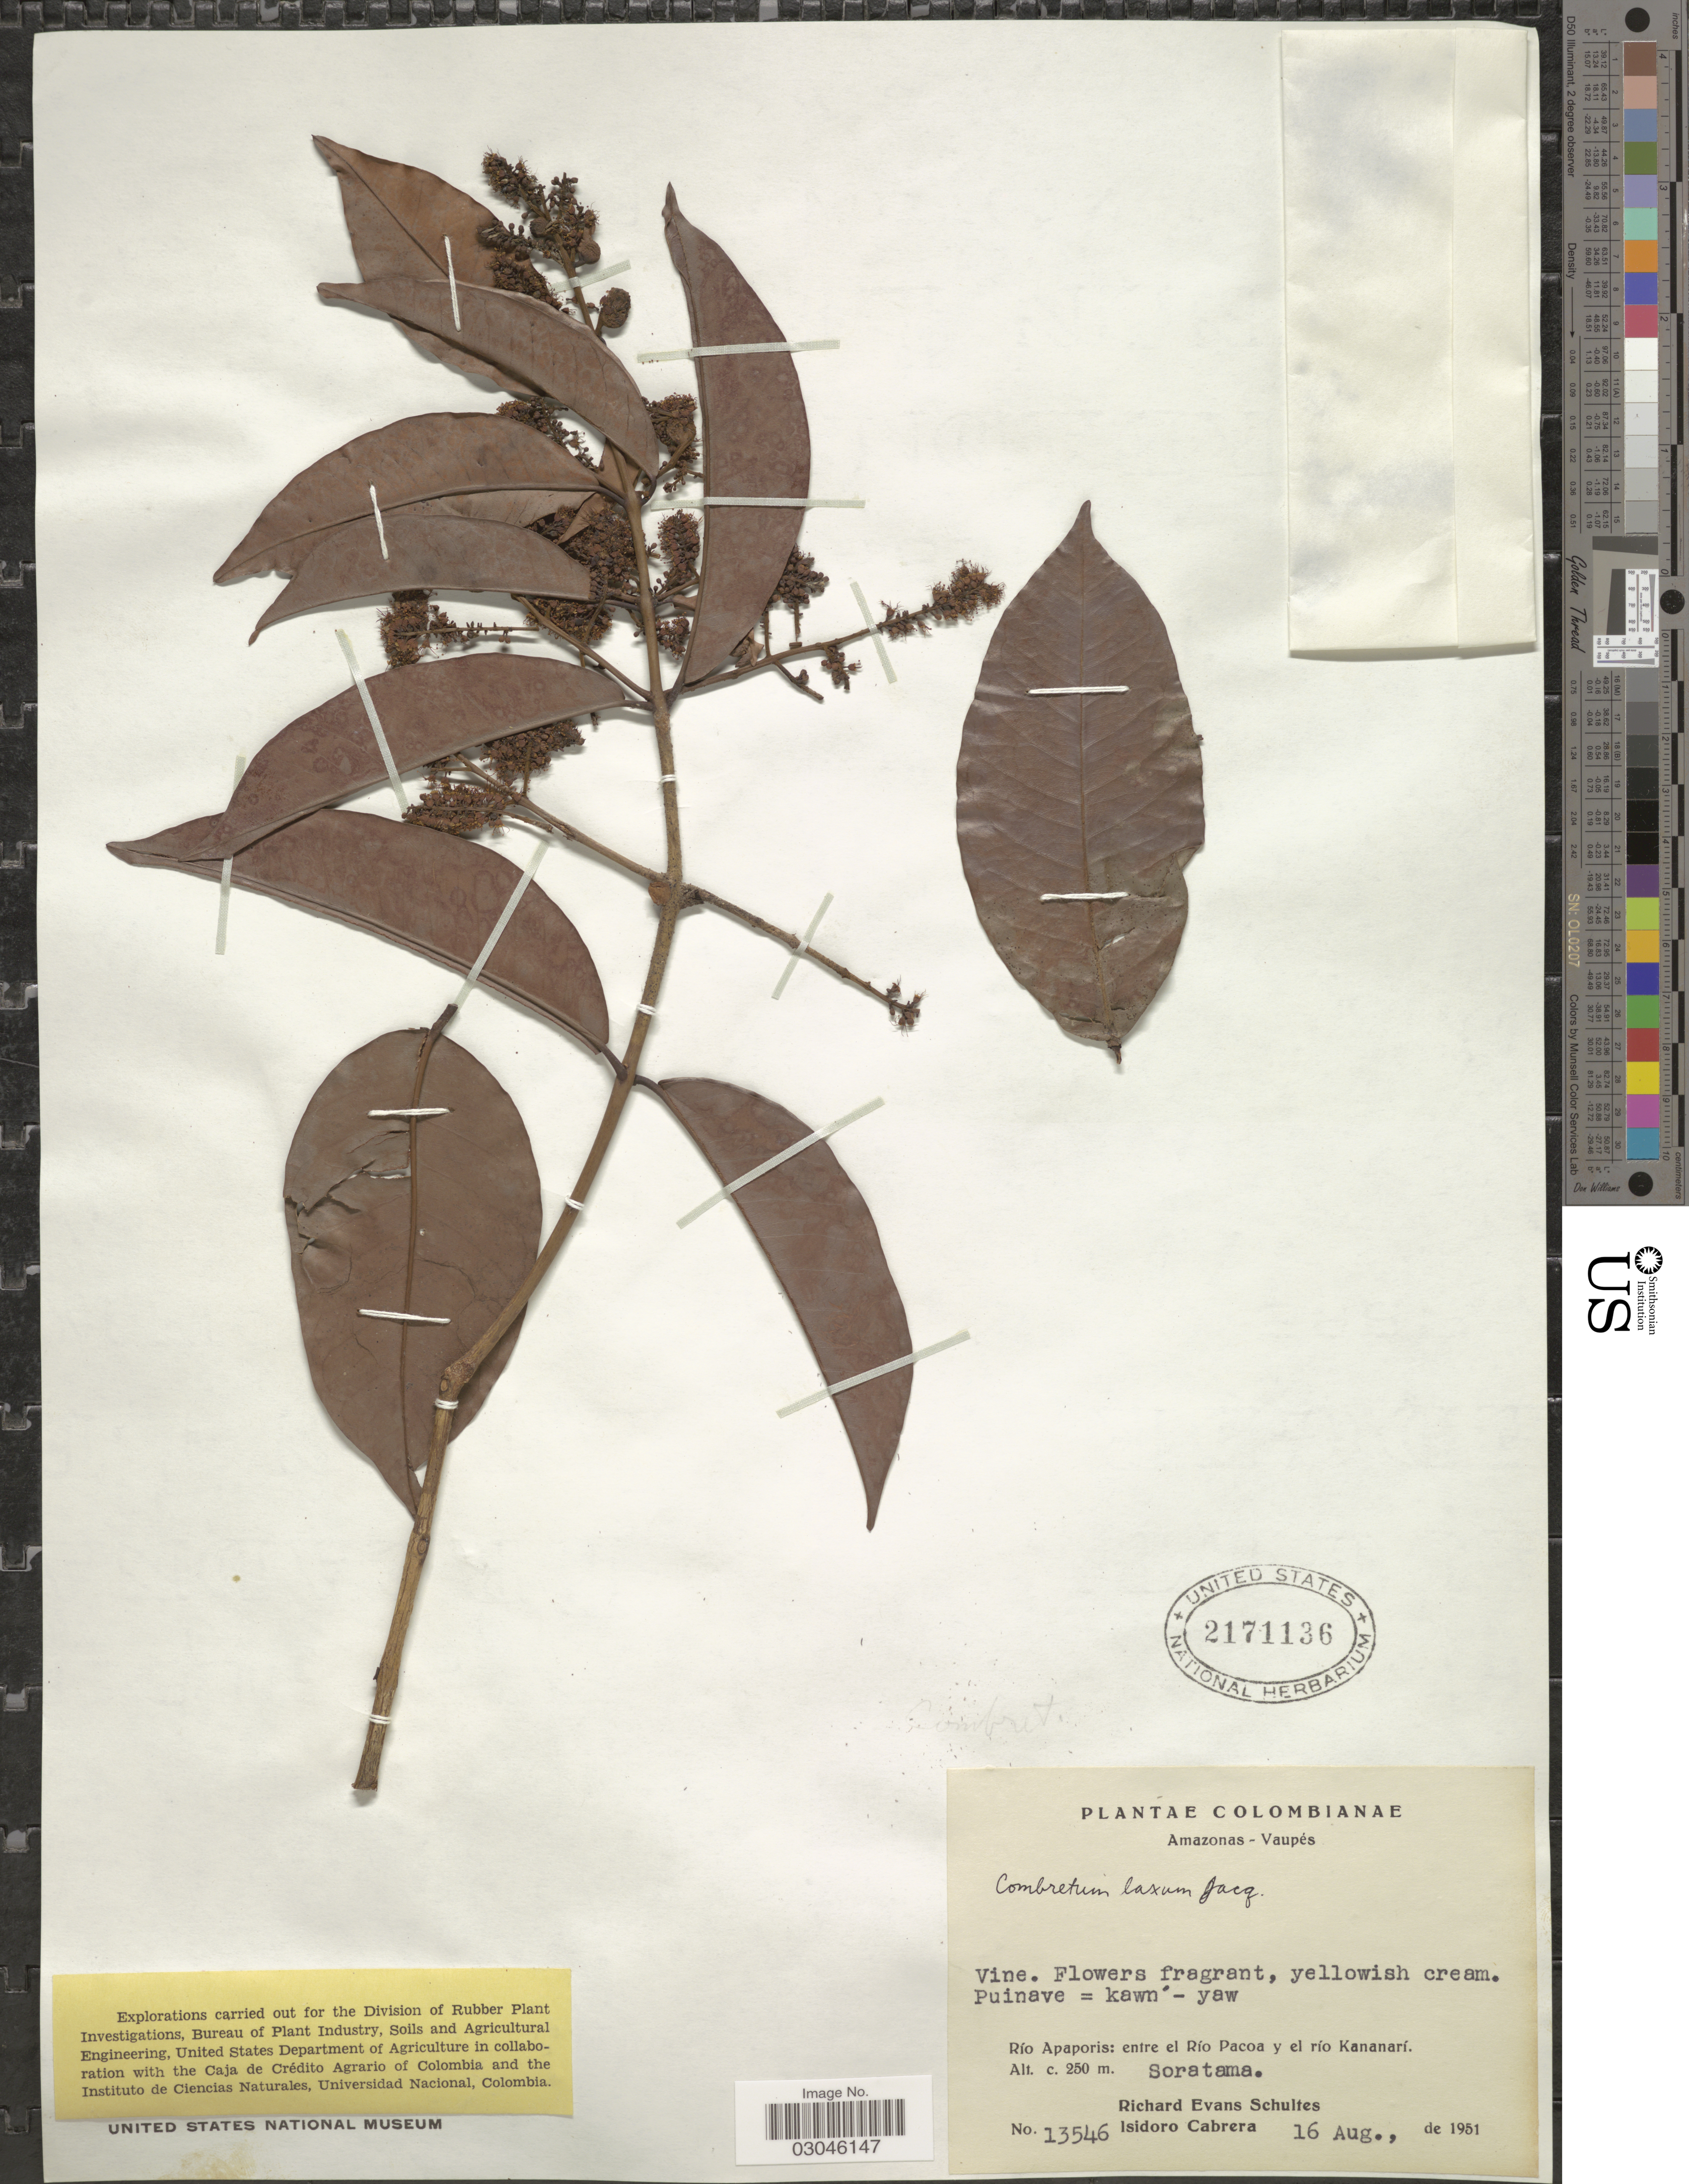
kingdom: Plantae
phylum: Tracheophyta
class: Magnoliopsida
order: Myrtales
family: Combretaceae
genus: Combretum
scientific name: Combretum laxum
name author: Jacq.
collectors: R. E. Schultes & I. Cabrera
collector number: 13546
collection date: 1951-08-16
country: Colombia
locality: Amazonas-Vaupés. Río Apaporis: entre el Río Pacoa y el río Kananarí. Soratama.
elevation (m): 250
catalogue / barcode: US 2171136